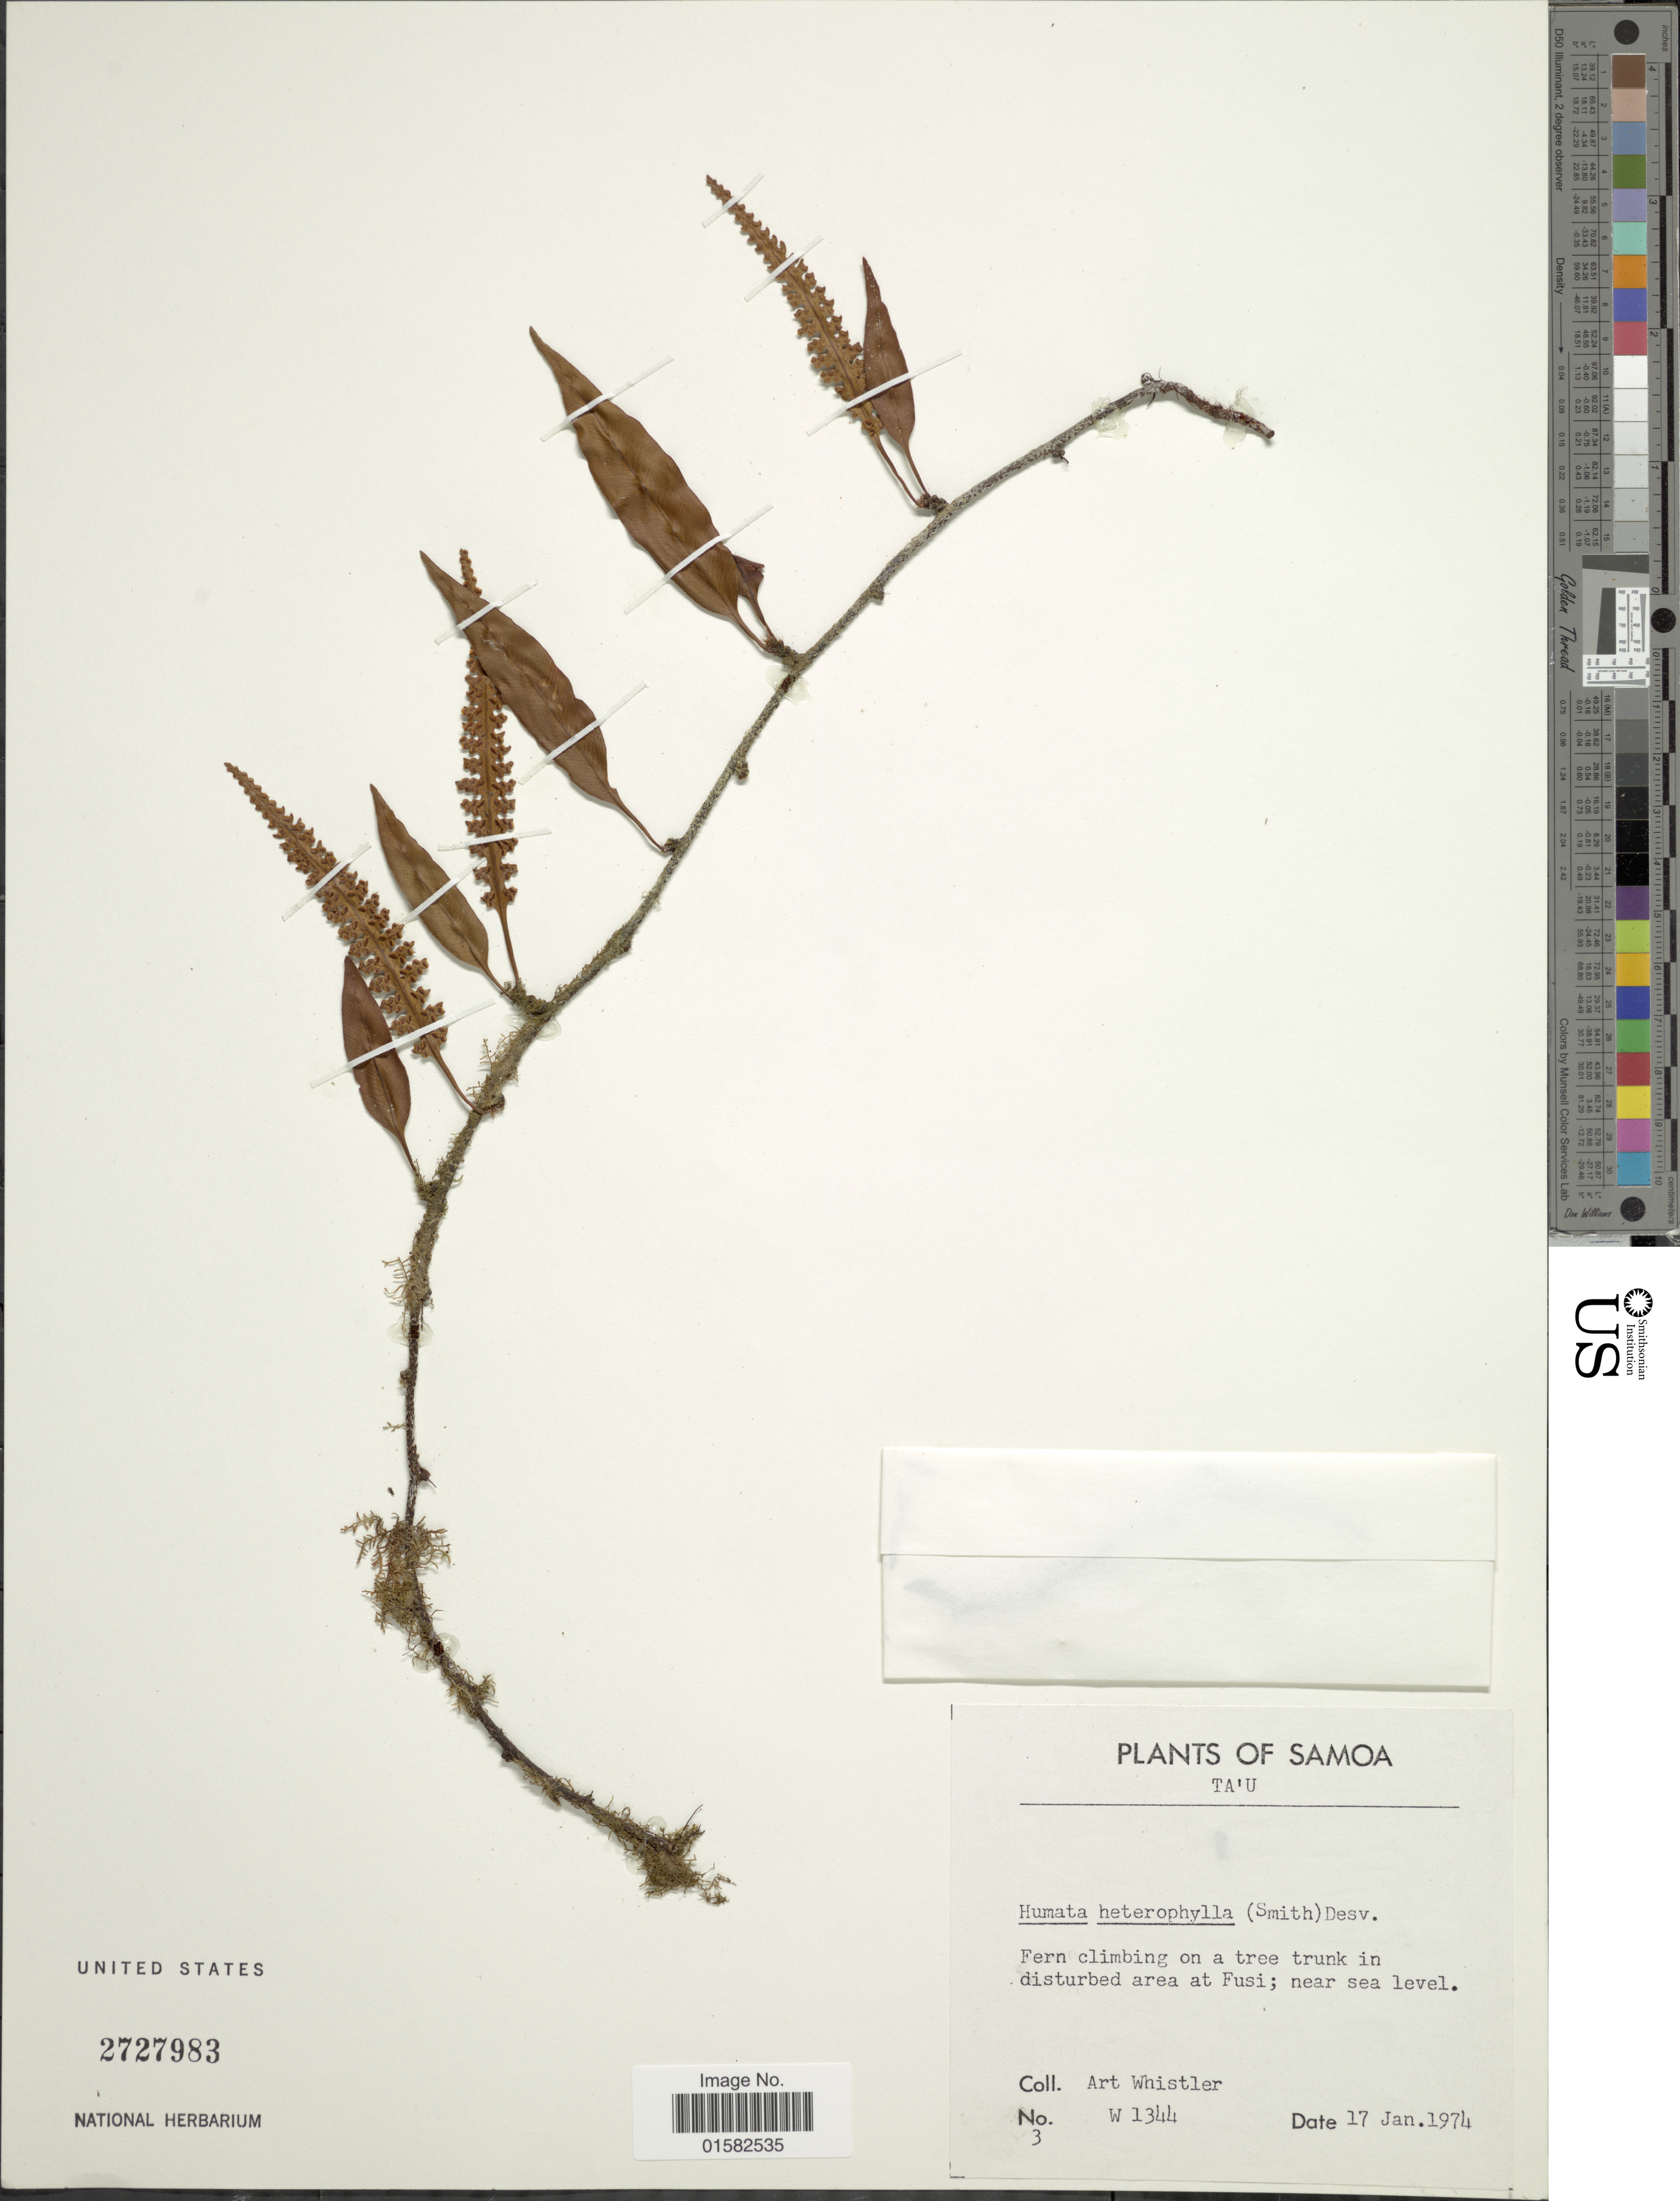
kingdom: Plantae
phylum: Tracheophyta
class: Polypodiopsida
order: Polypodiales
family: Davalliaceae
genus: Humata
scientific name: Humata heterophylla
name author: (Sm.) Desv.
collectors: A. Whistler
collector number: W 1344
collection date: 1974-01-17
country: American Samoa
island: Ta'u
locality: Ta'u, disturbed area at Fusi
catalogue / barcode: US 2727983